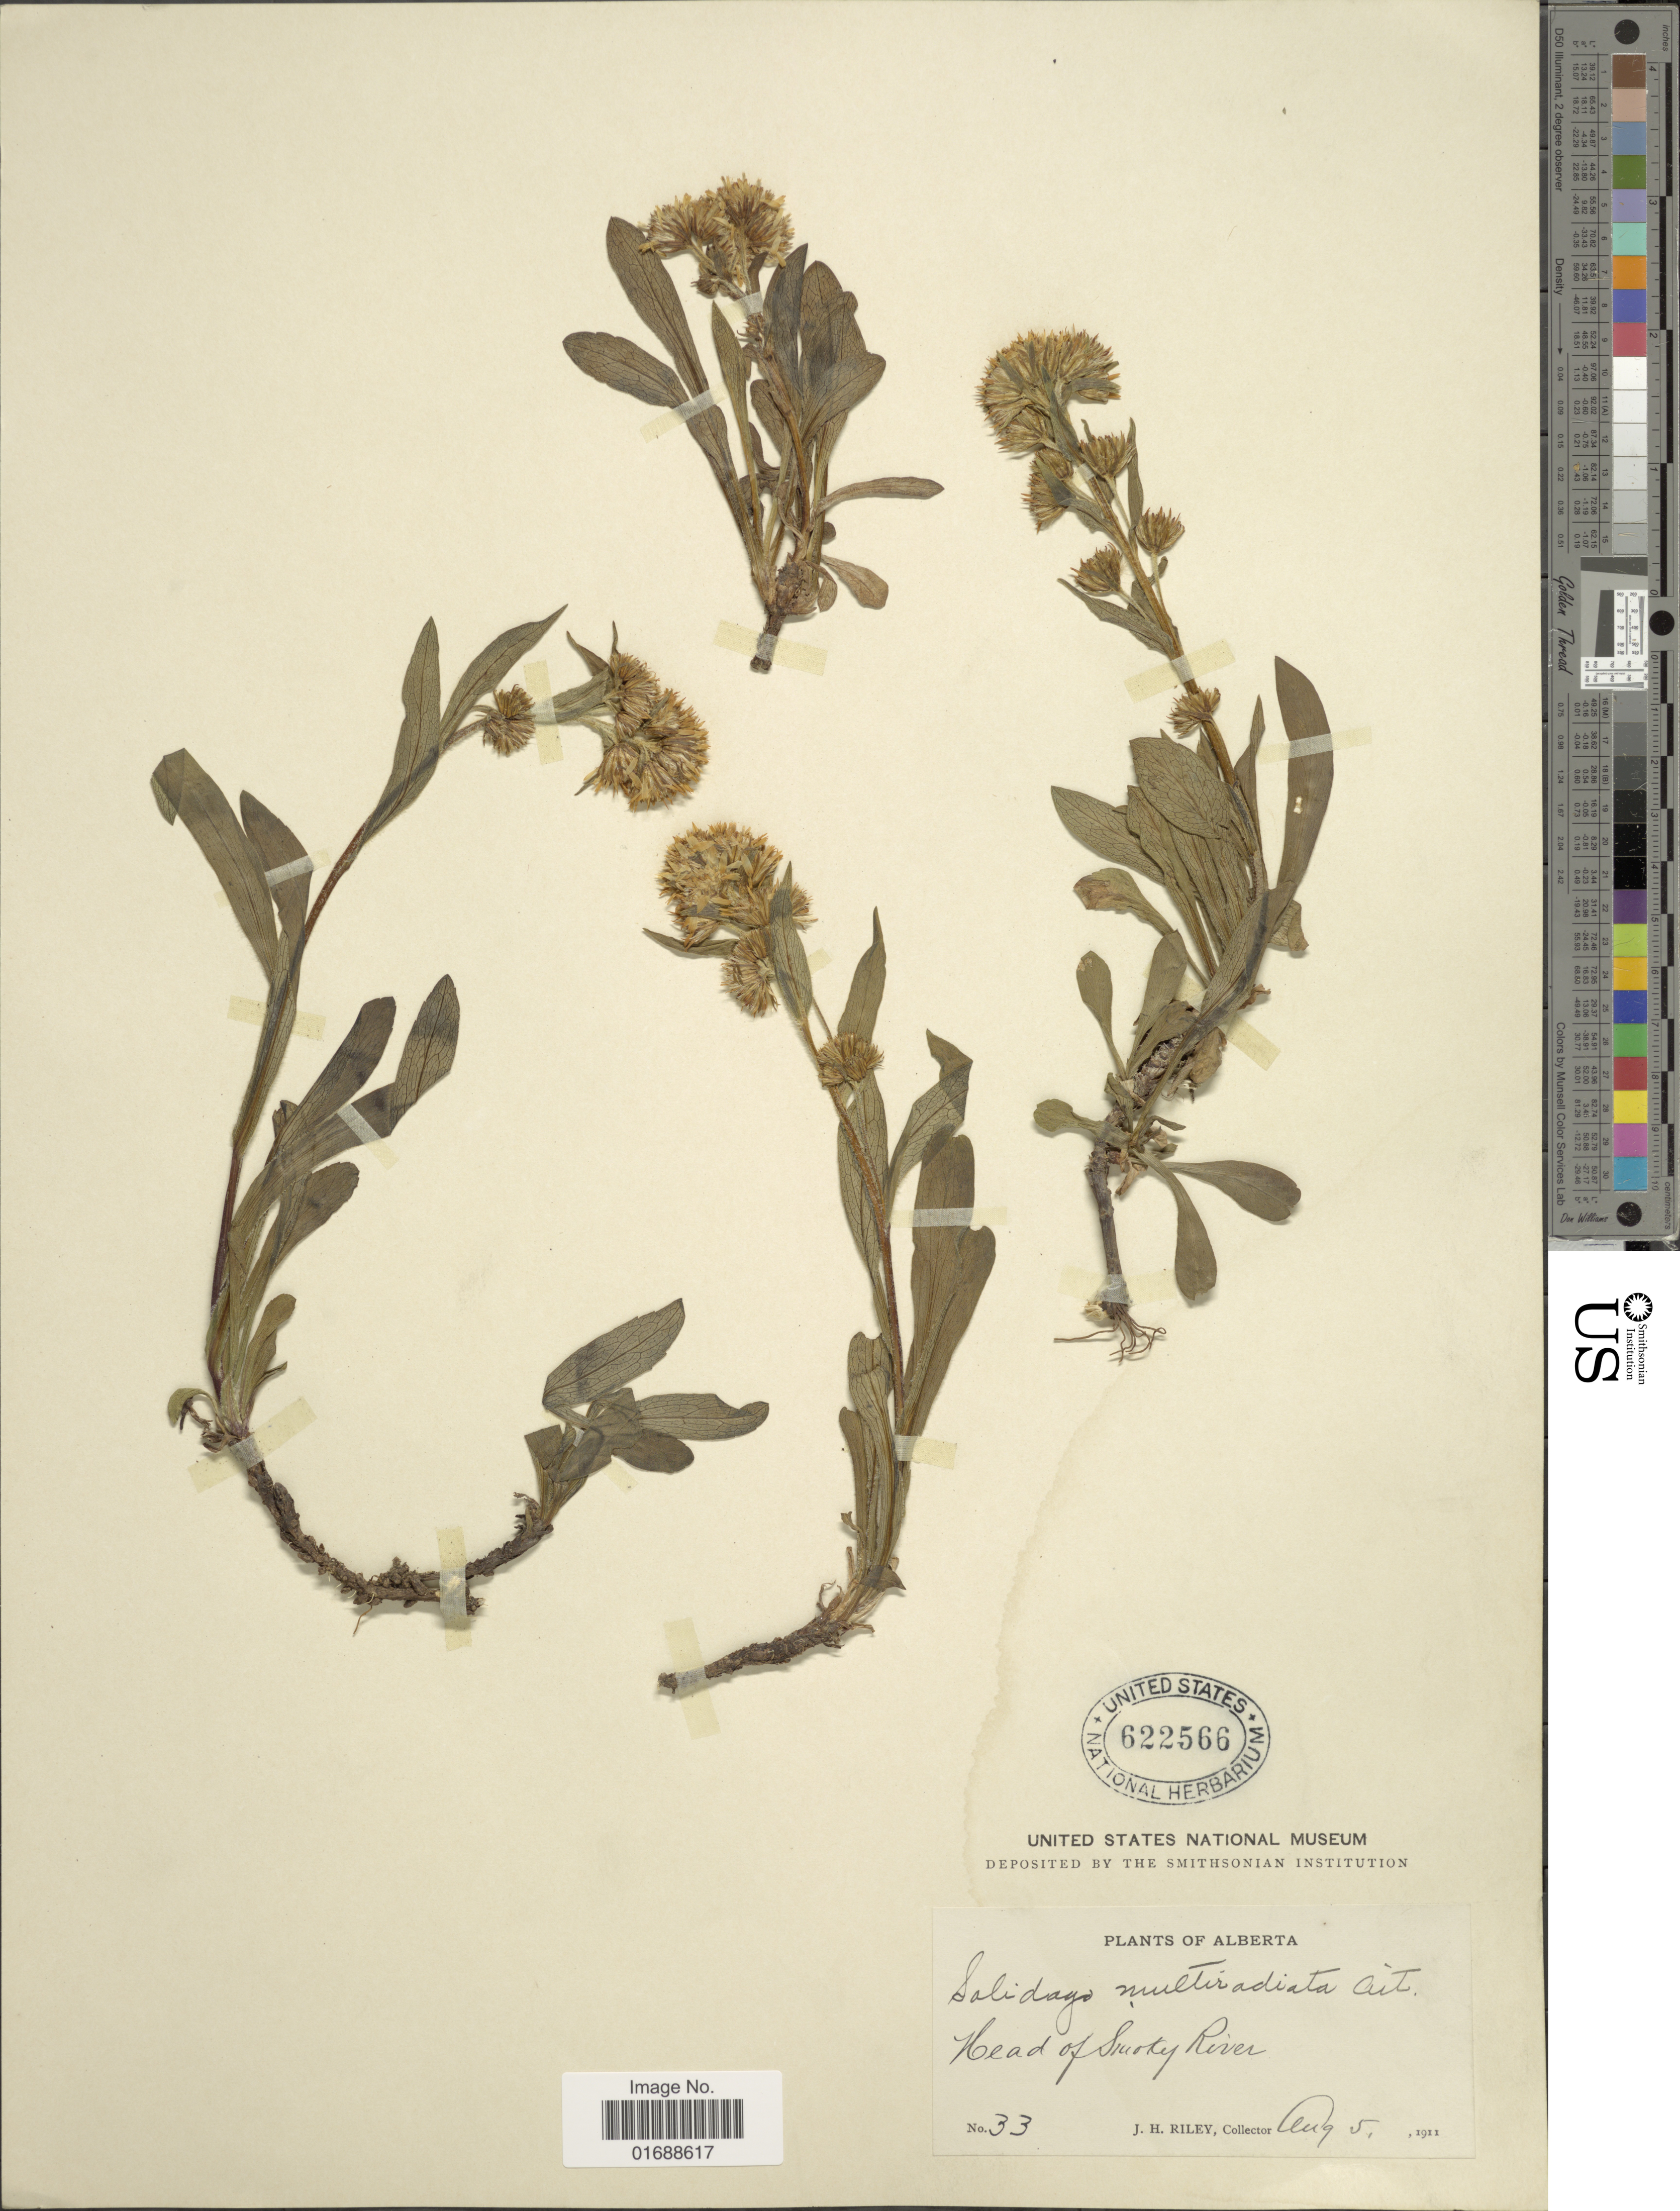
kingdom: Plantae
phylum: Tracheophyta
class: Magnoliopsida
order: Asterales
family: Asteraceae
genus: Solidago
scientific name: Solidago multiradiata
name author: Aiton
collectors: J. H. Riley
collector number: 33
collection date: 1911-08-05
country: Canada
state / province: Alberta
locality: Head of Smokey River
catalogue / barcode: US 622566